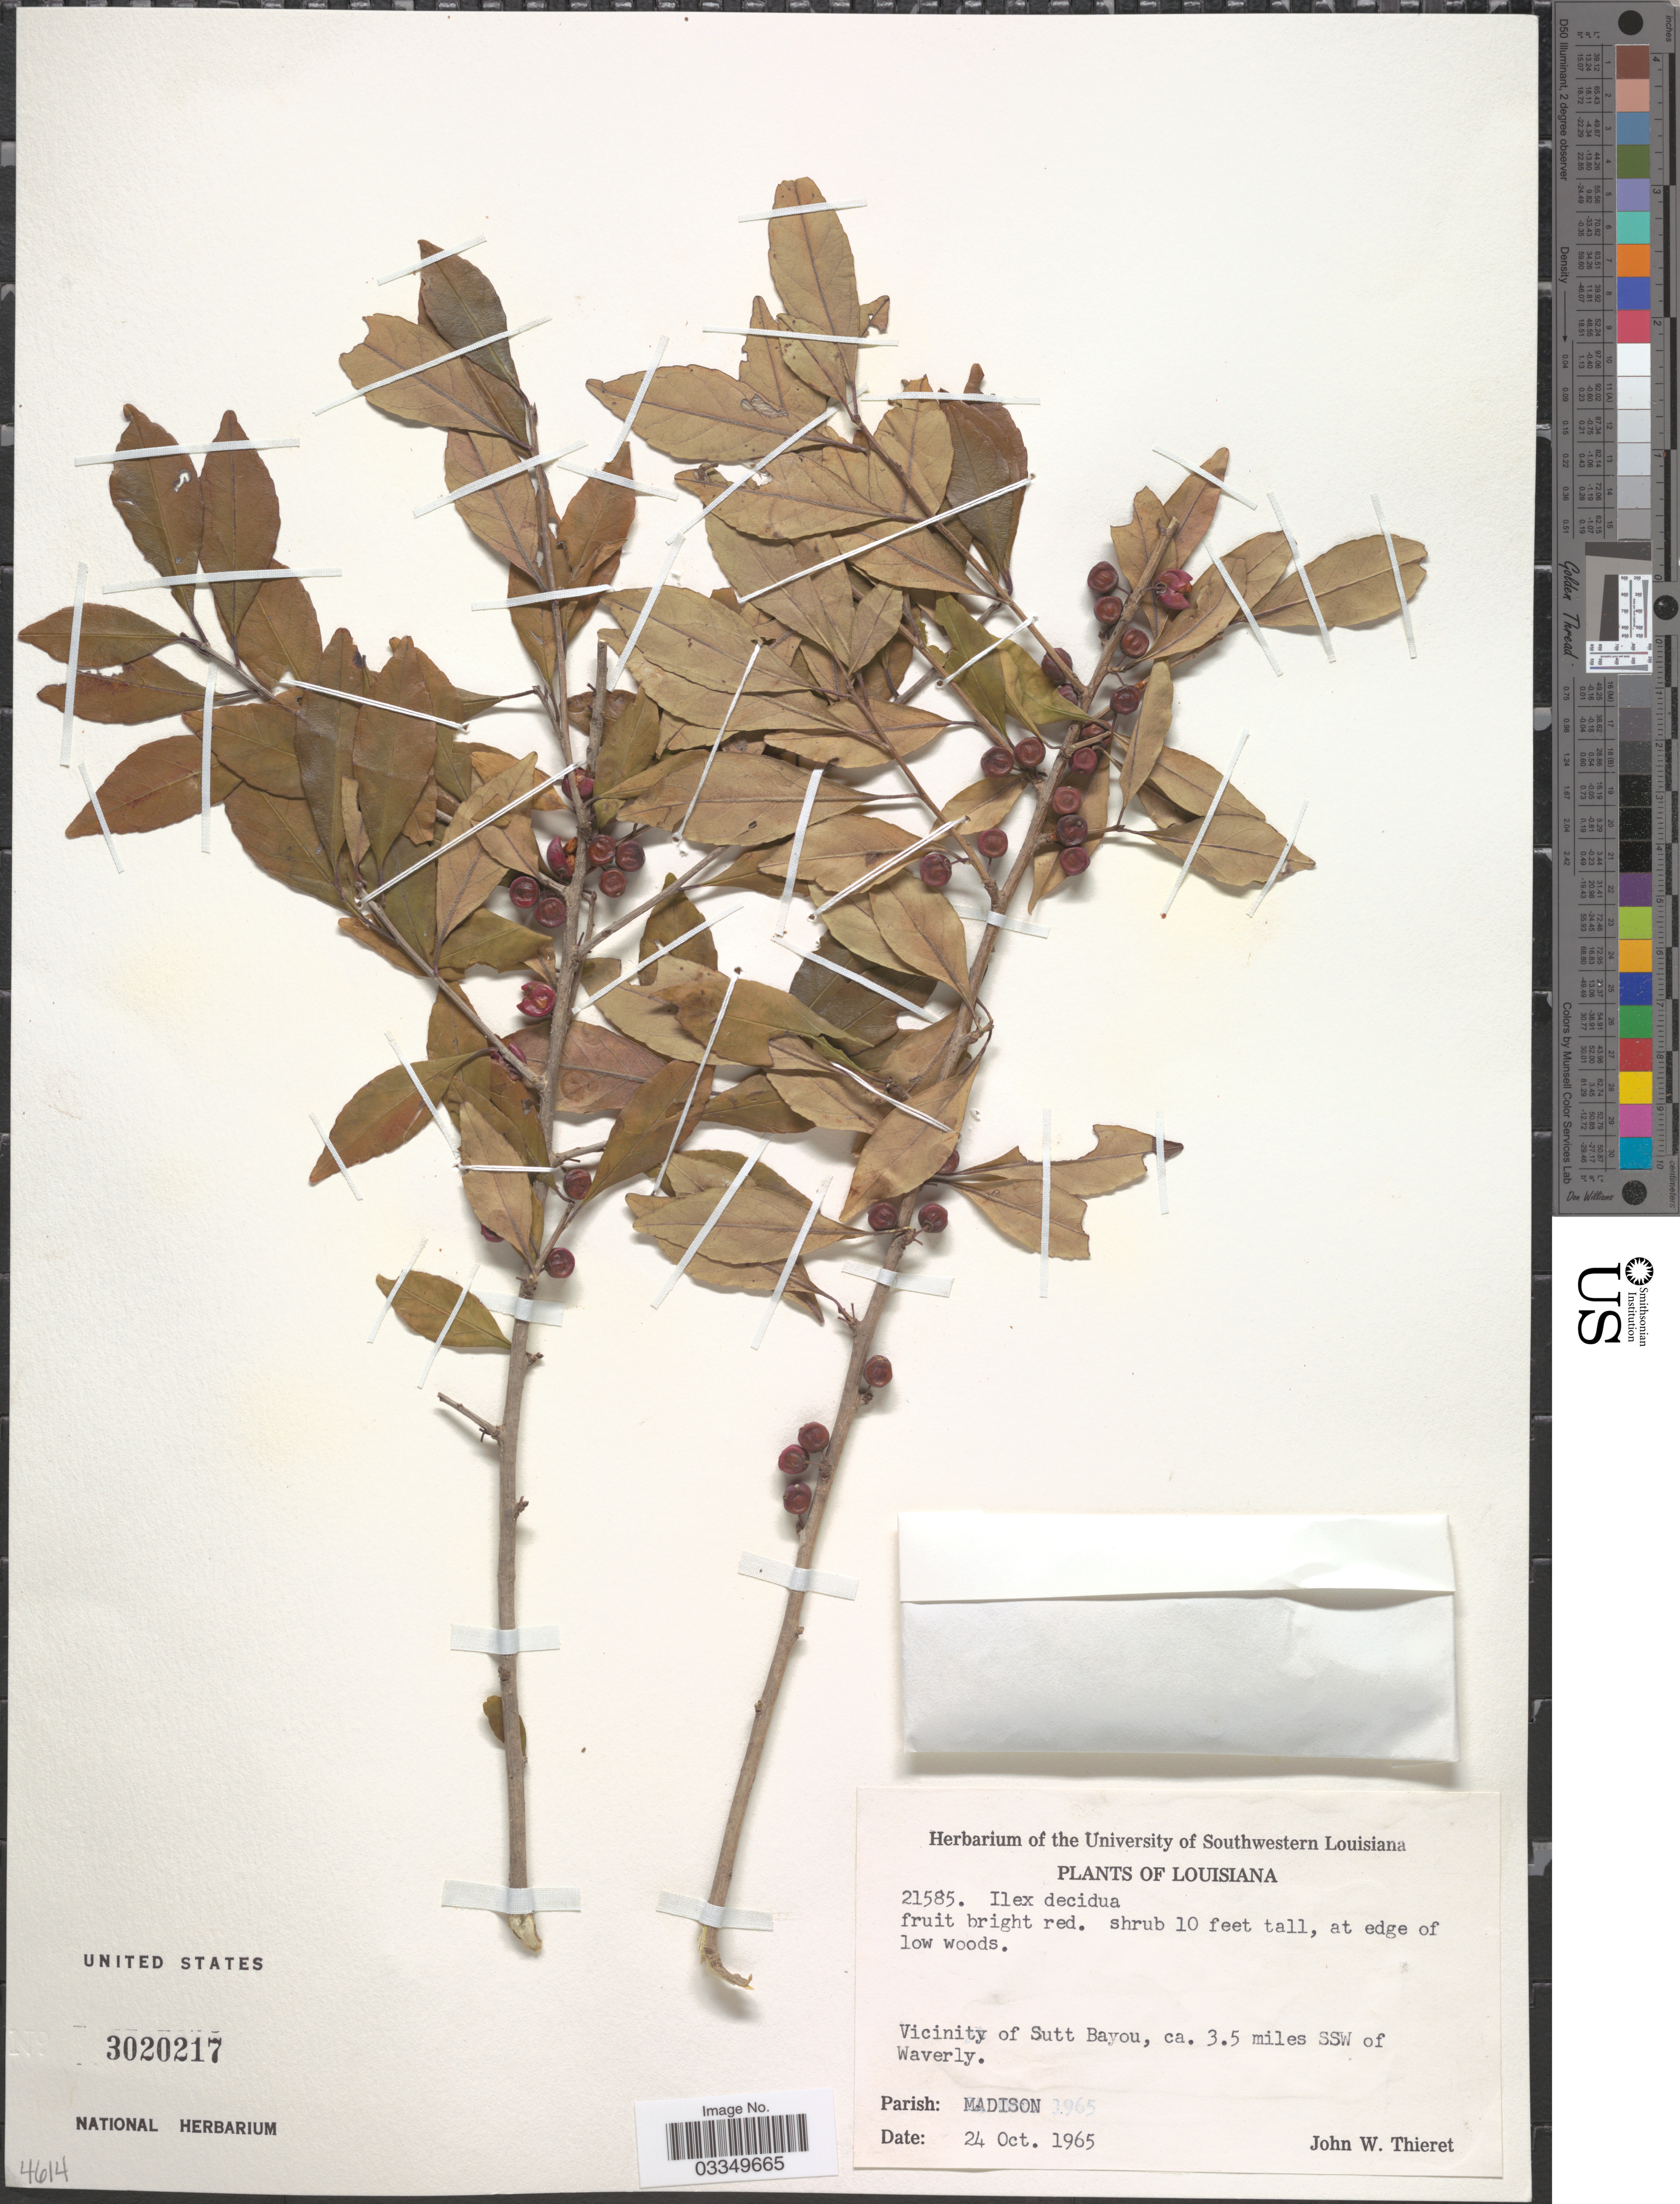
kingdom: Plantae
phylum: Tracheophyta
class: Magnoliopsida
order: Aquifoliales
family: Aquifoliaceae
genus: Ilex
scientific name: Ilex decidua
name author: Walter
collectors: J. W. Thieret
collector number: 21585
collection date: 1965-10-24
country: United States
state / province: Louisiana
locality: Vicinity of Sutt Bayou, ca. 3.5 miles SSW of Waverly. Parish: Madison.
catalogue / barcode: US 3020217